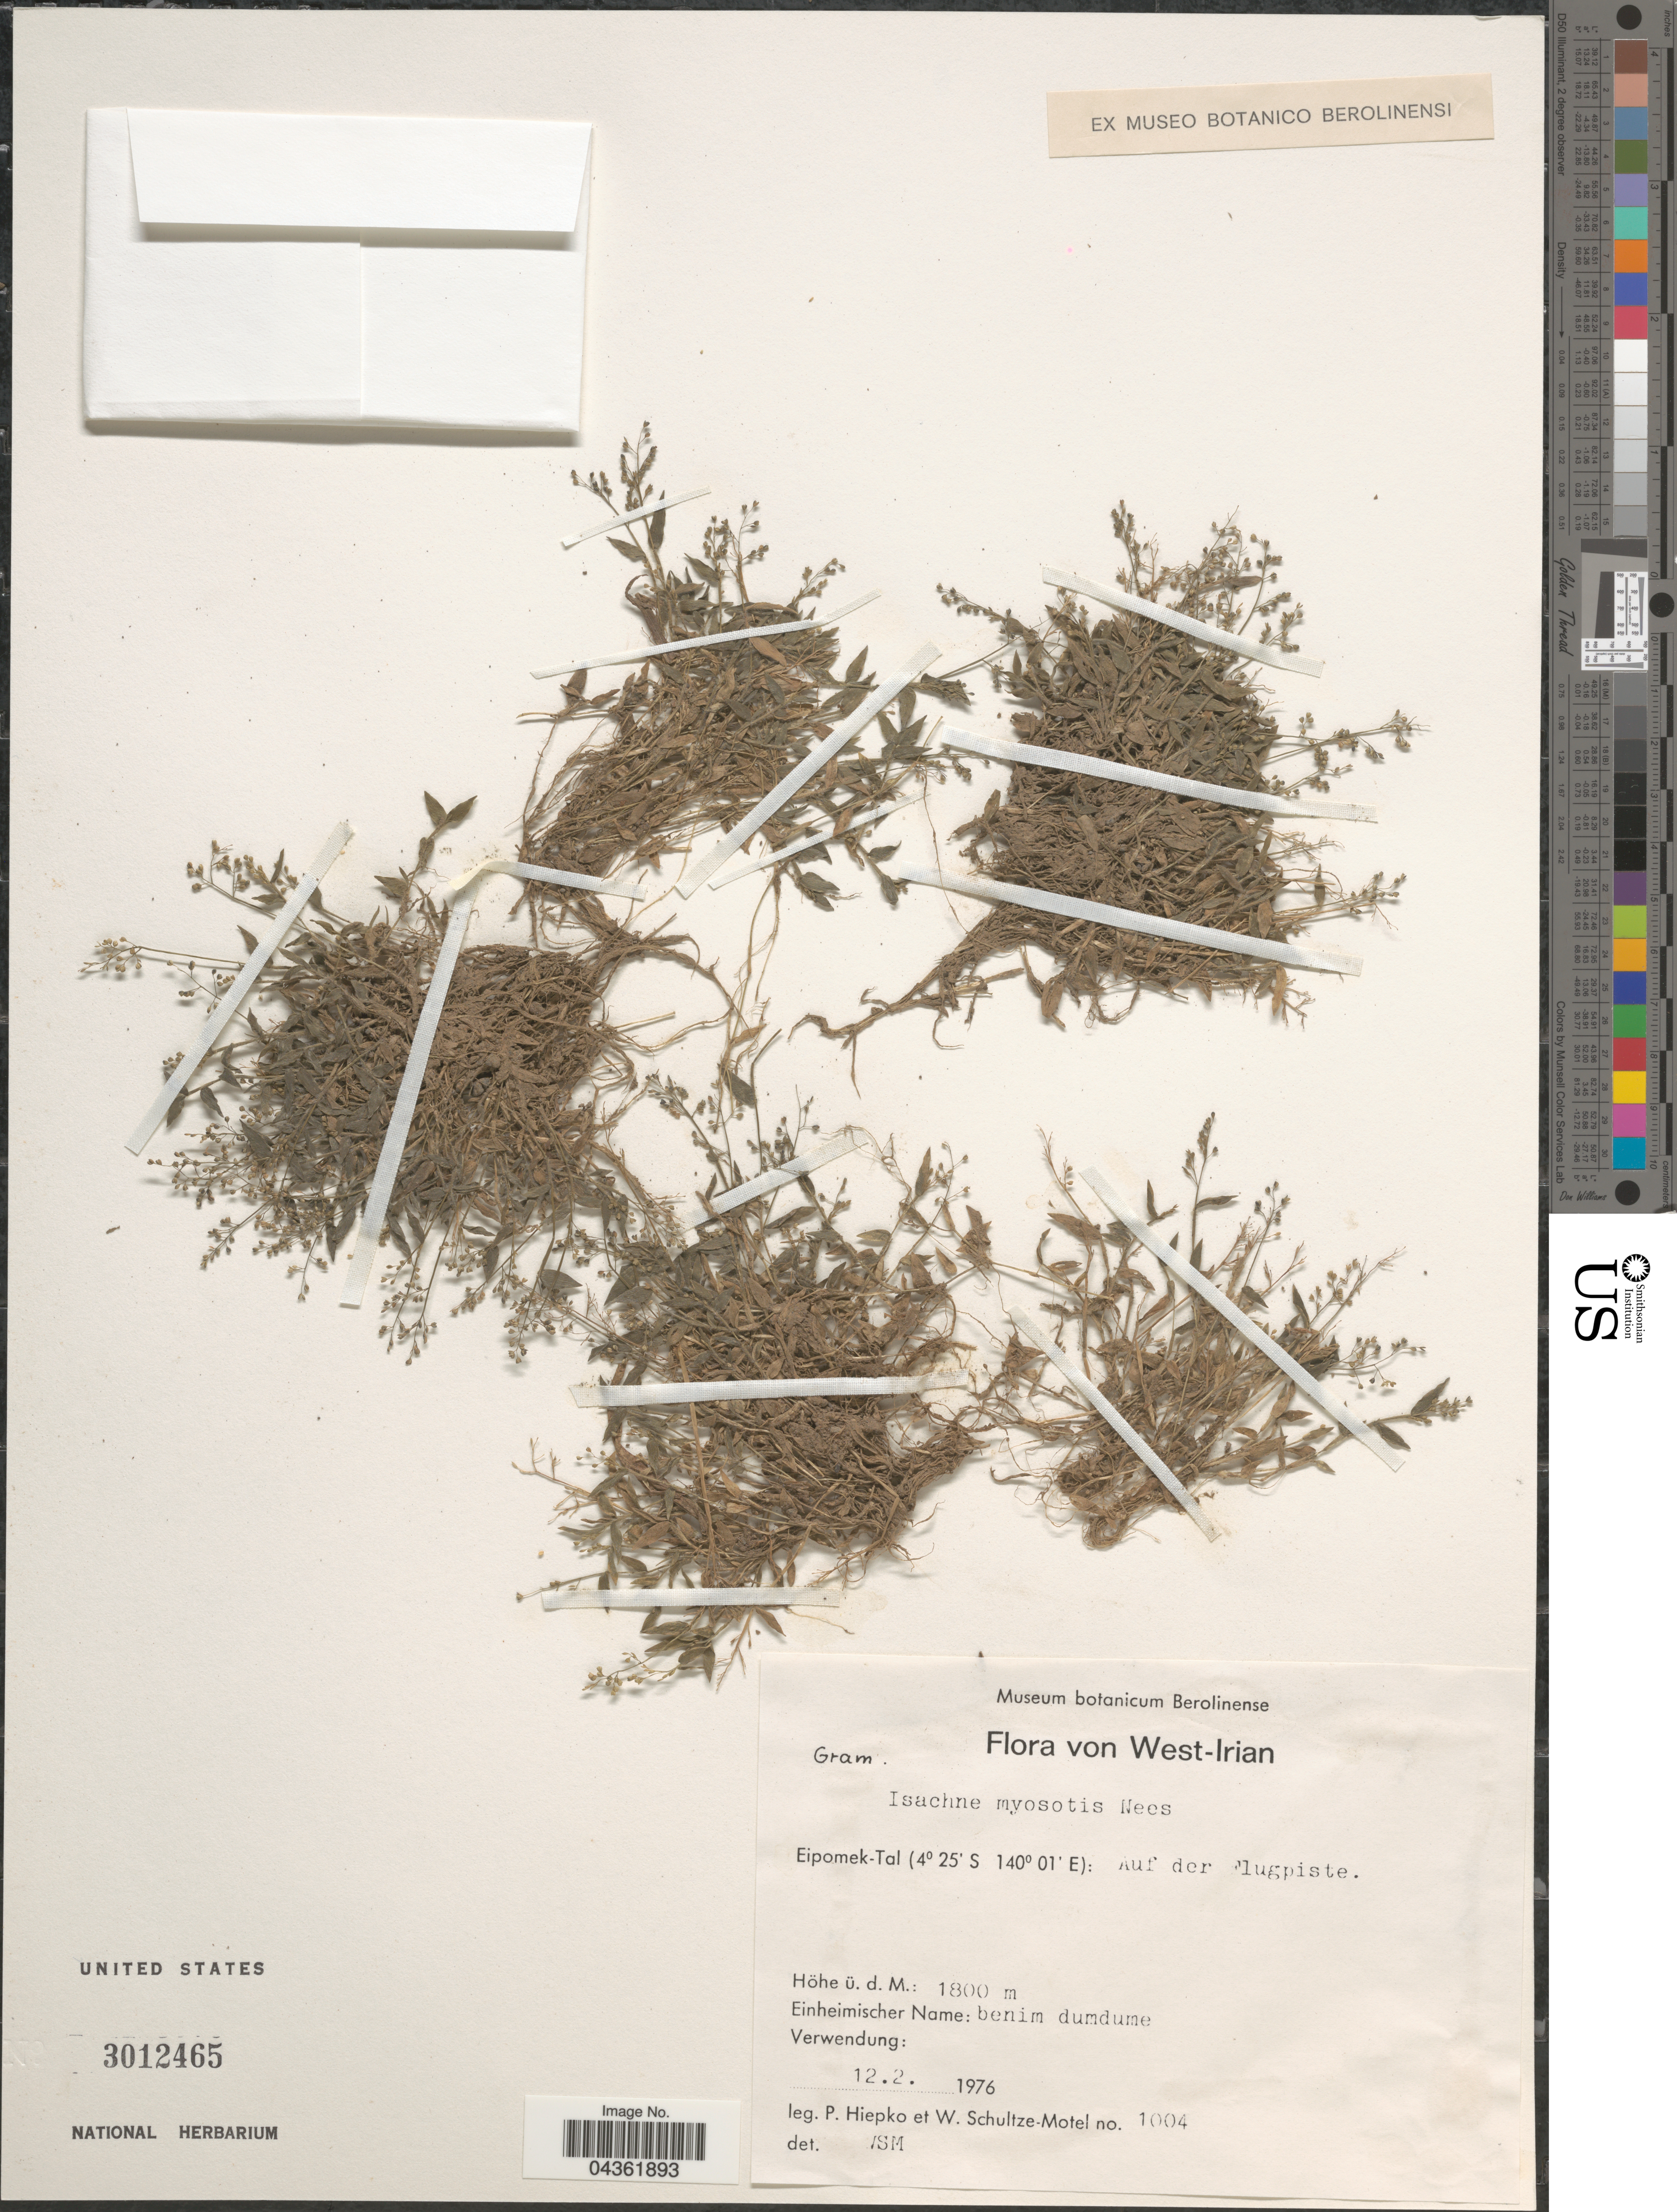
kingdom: Plantae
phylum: Tracheophyta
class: Liliopsida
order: Poales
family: Poaceae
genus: Isachne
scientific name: Isachne myosotis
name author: Nees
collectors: P. H. Hiepko & W. Schultze-Motel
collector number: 1004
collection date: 1976-02-12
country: Indonesia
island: New Guinea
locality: Von West-Irian. Eipomek-Tal: Auf der Flugpiste.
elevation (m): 1800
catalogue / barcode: US 3012465